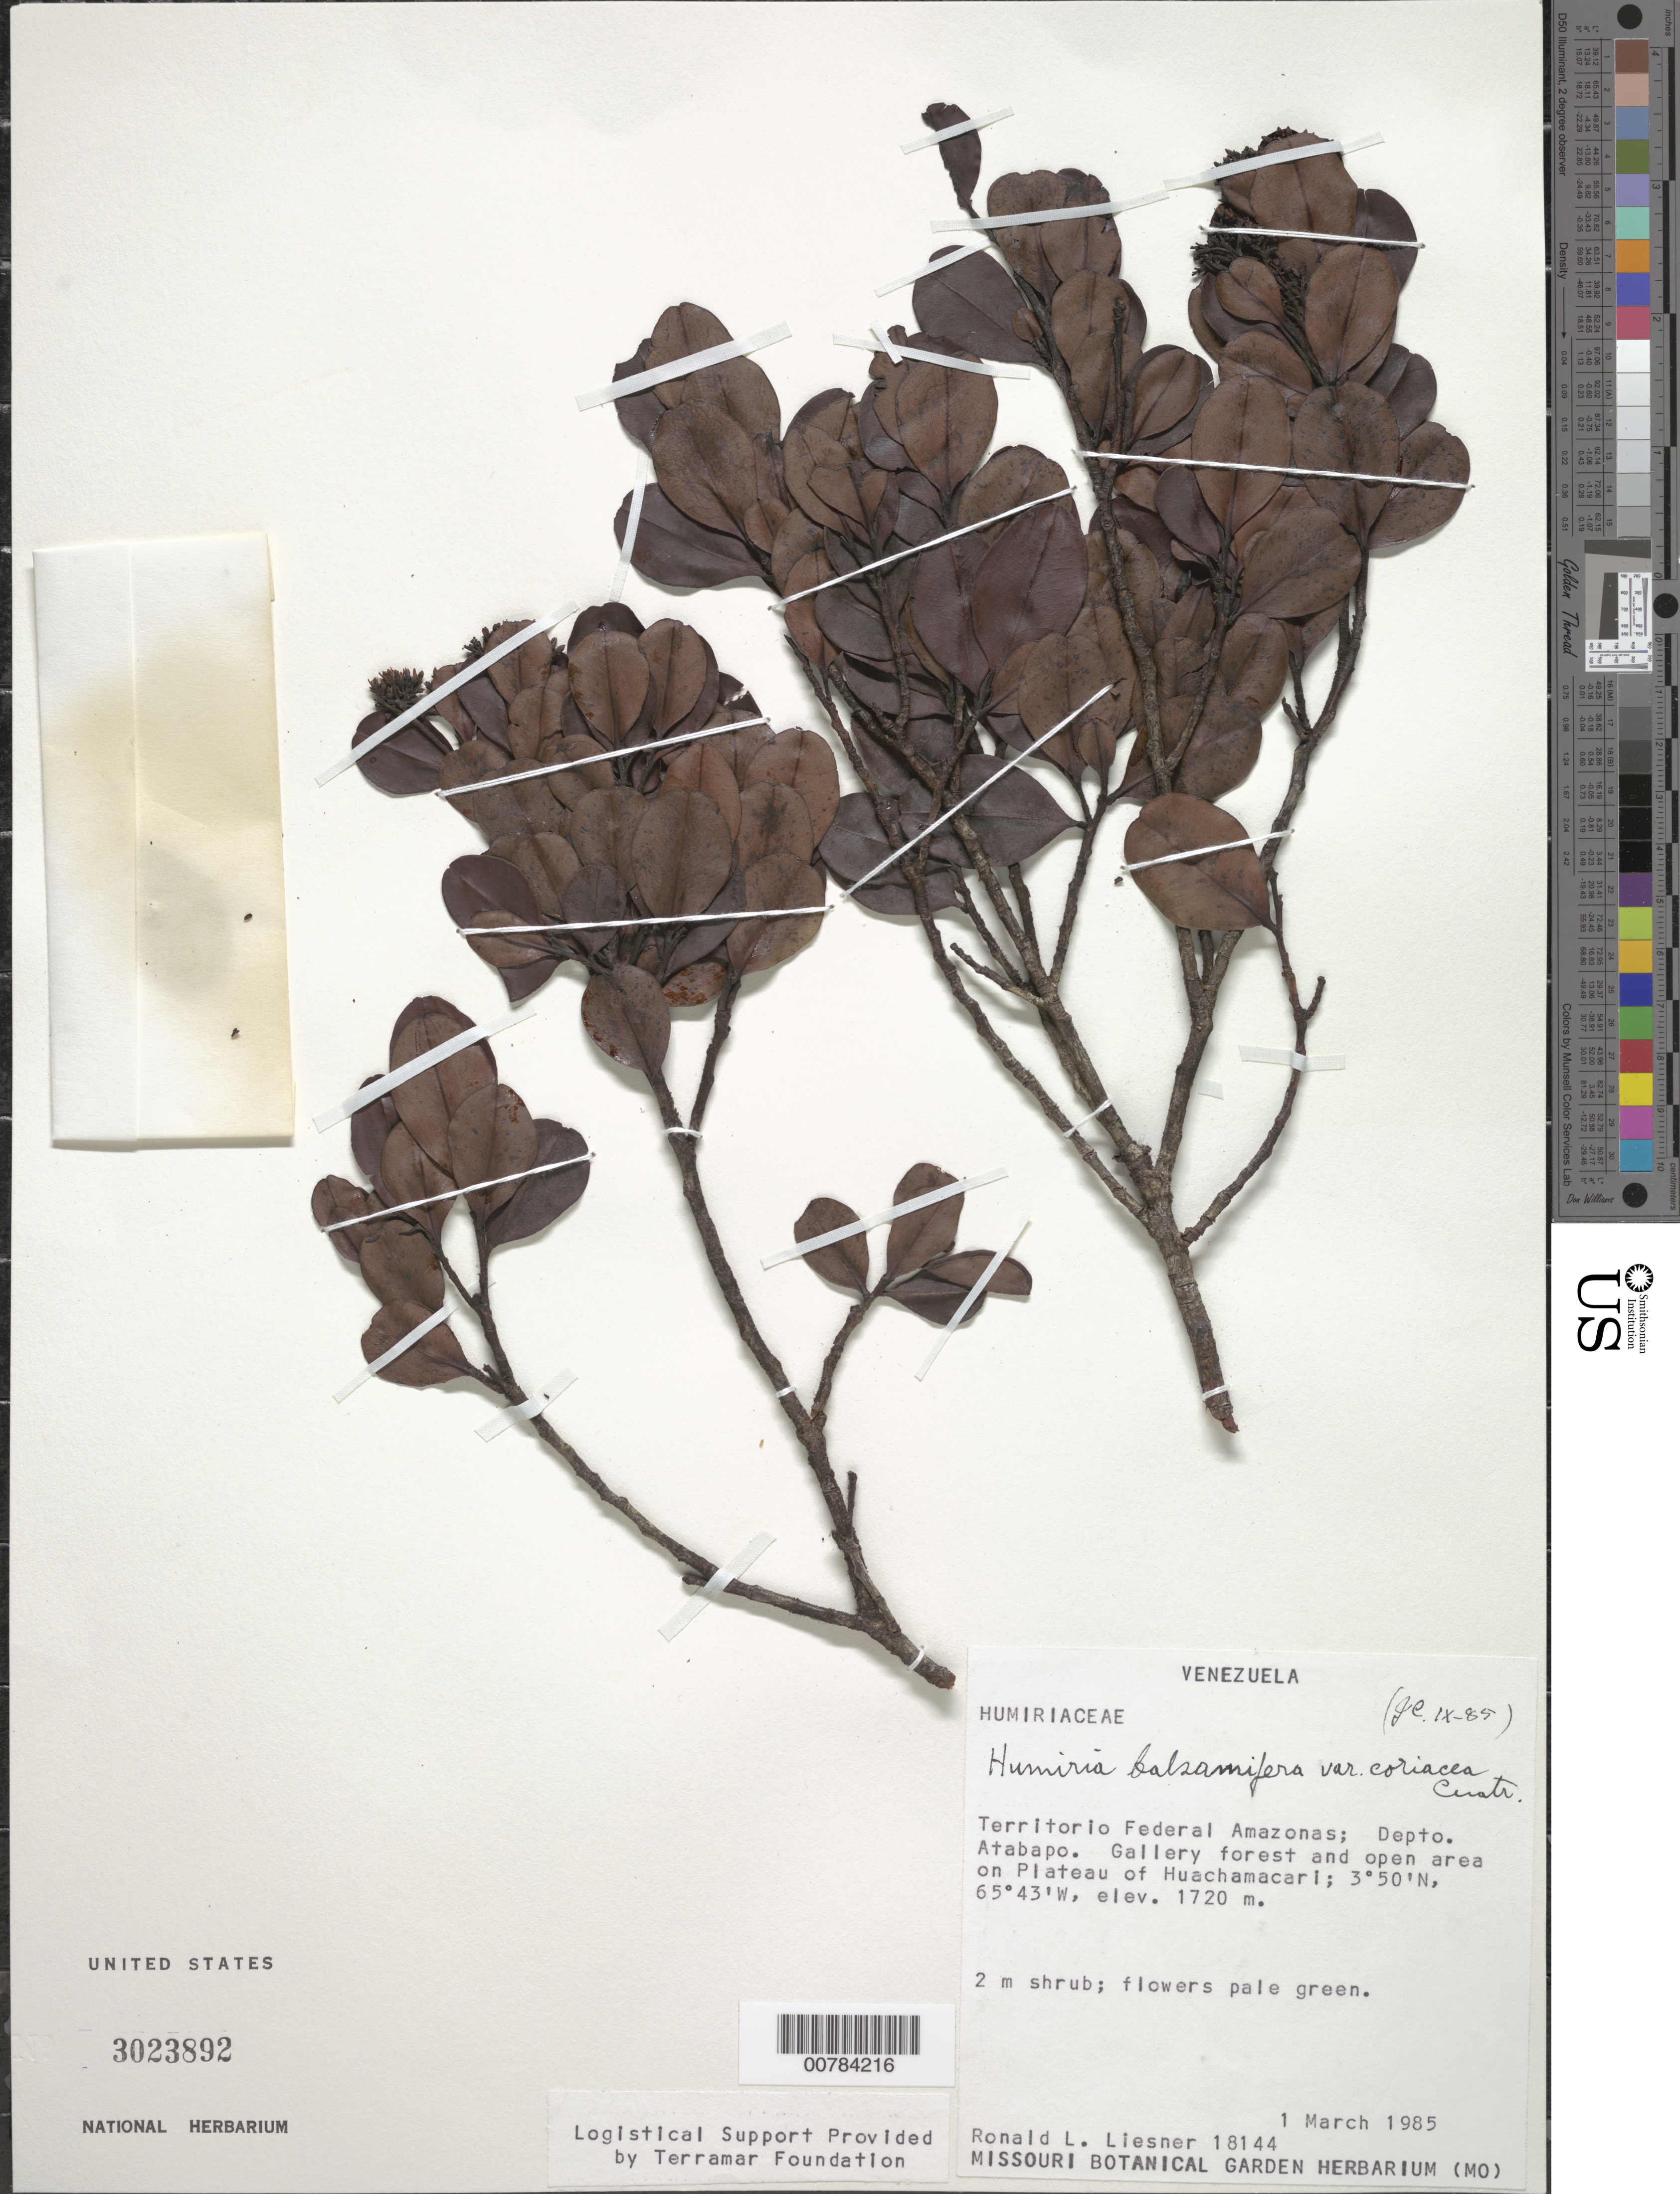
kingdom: Plantae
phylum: Tracheophyta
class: Magnoliopsida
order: Malpighiales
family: Humiriaceae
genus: Humiria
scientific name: Humiria balsamifera var. coriacea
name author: Cuatrec.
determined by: Cuatrecasas, J.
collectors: R. L. Liesner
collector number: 18144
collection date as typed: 1-Mar-85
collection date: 1985-03-01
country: Venezuela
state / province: Amazonas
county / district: Atabapo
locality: Huachamacari Plateau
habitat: Gallery forest and open area on plateau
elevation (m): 1720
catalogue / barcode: US 3023892